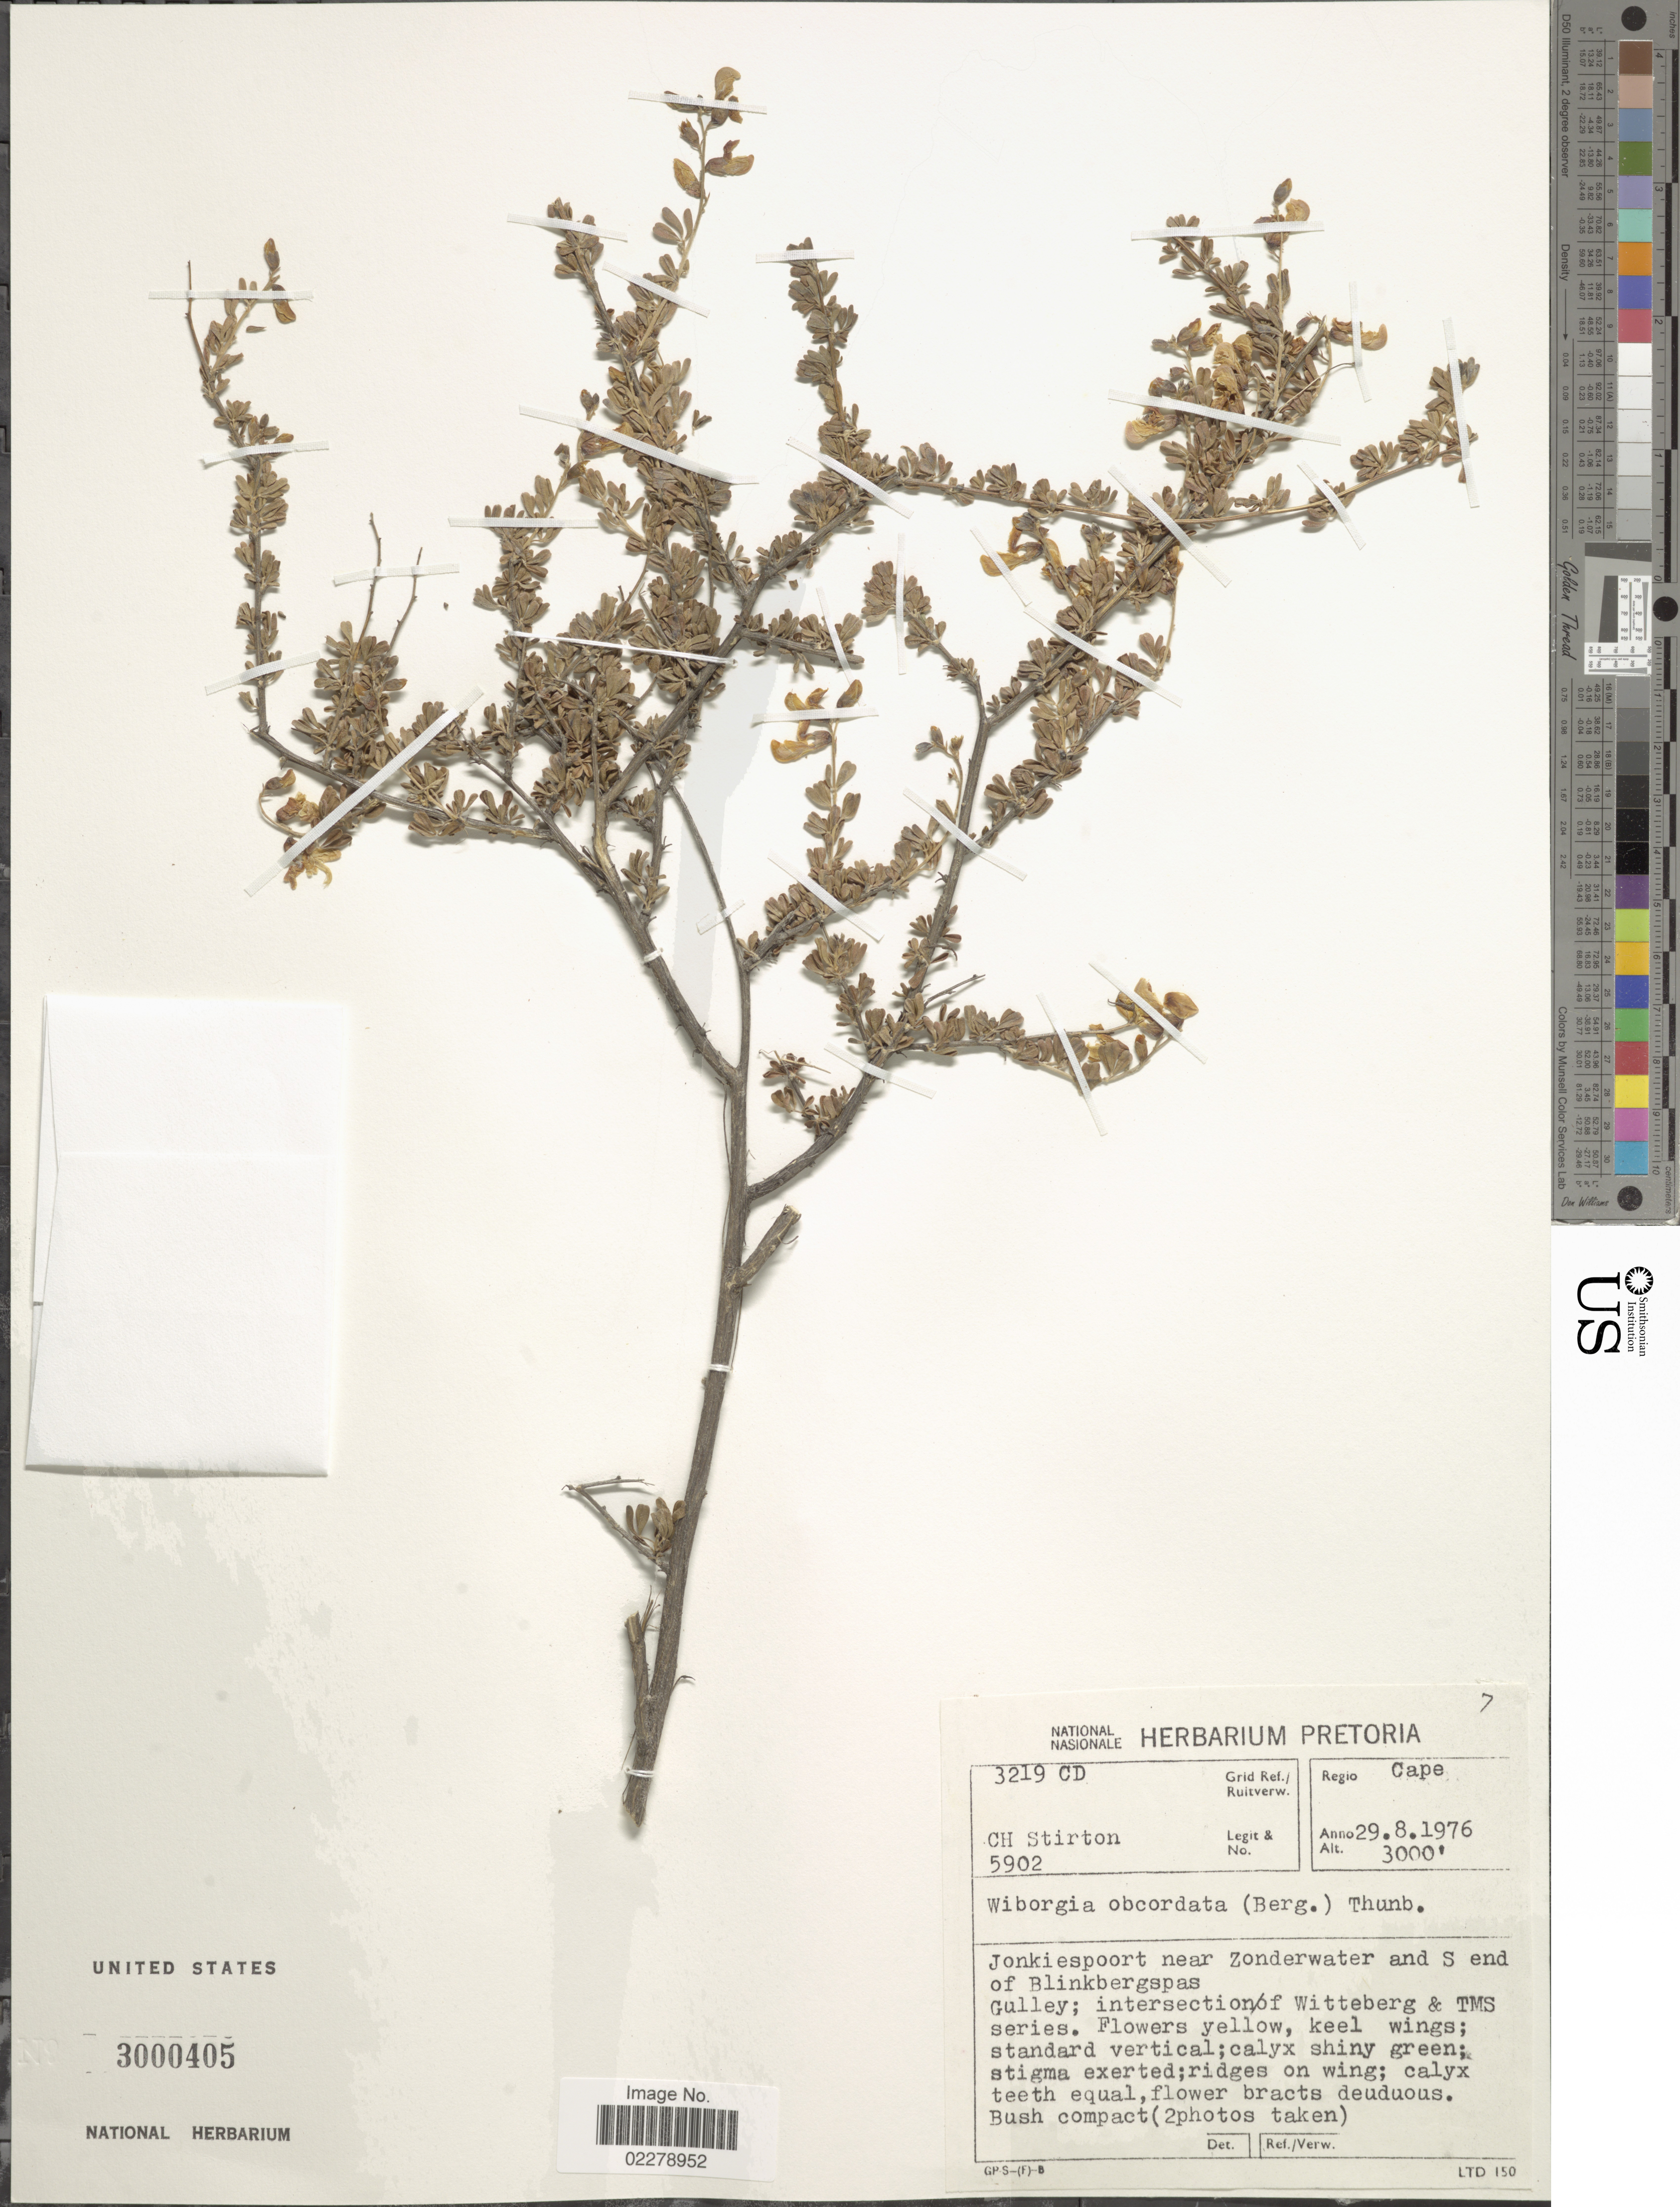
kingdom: Plantae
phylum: Tracheophyta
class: Magnoliopsida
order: Fabales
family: Fabaceae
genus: Wiborgia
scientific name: Wiborgia obcordata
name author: (P.J. Bergius) Thunb.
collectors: C. H. Stirton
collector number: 5903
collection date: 1976-08-29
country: South Africa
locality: Regio Cape. Jonkiespoort near Zonderwater and S end of Blinkbergspas. Gulley; intersection of Witteberg & TMS series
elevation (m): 914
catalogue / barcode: US 3000405